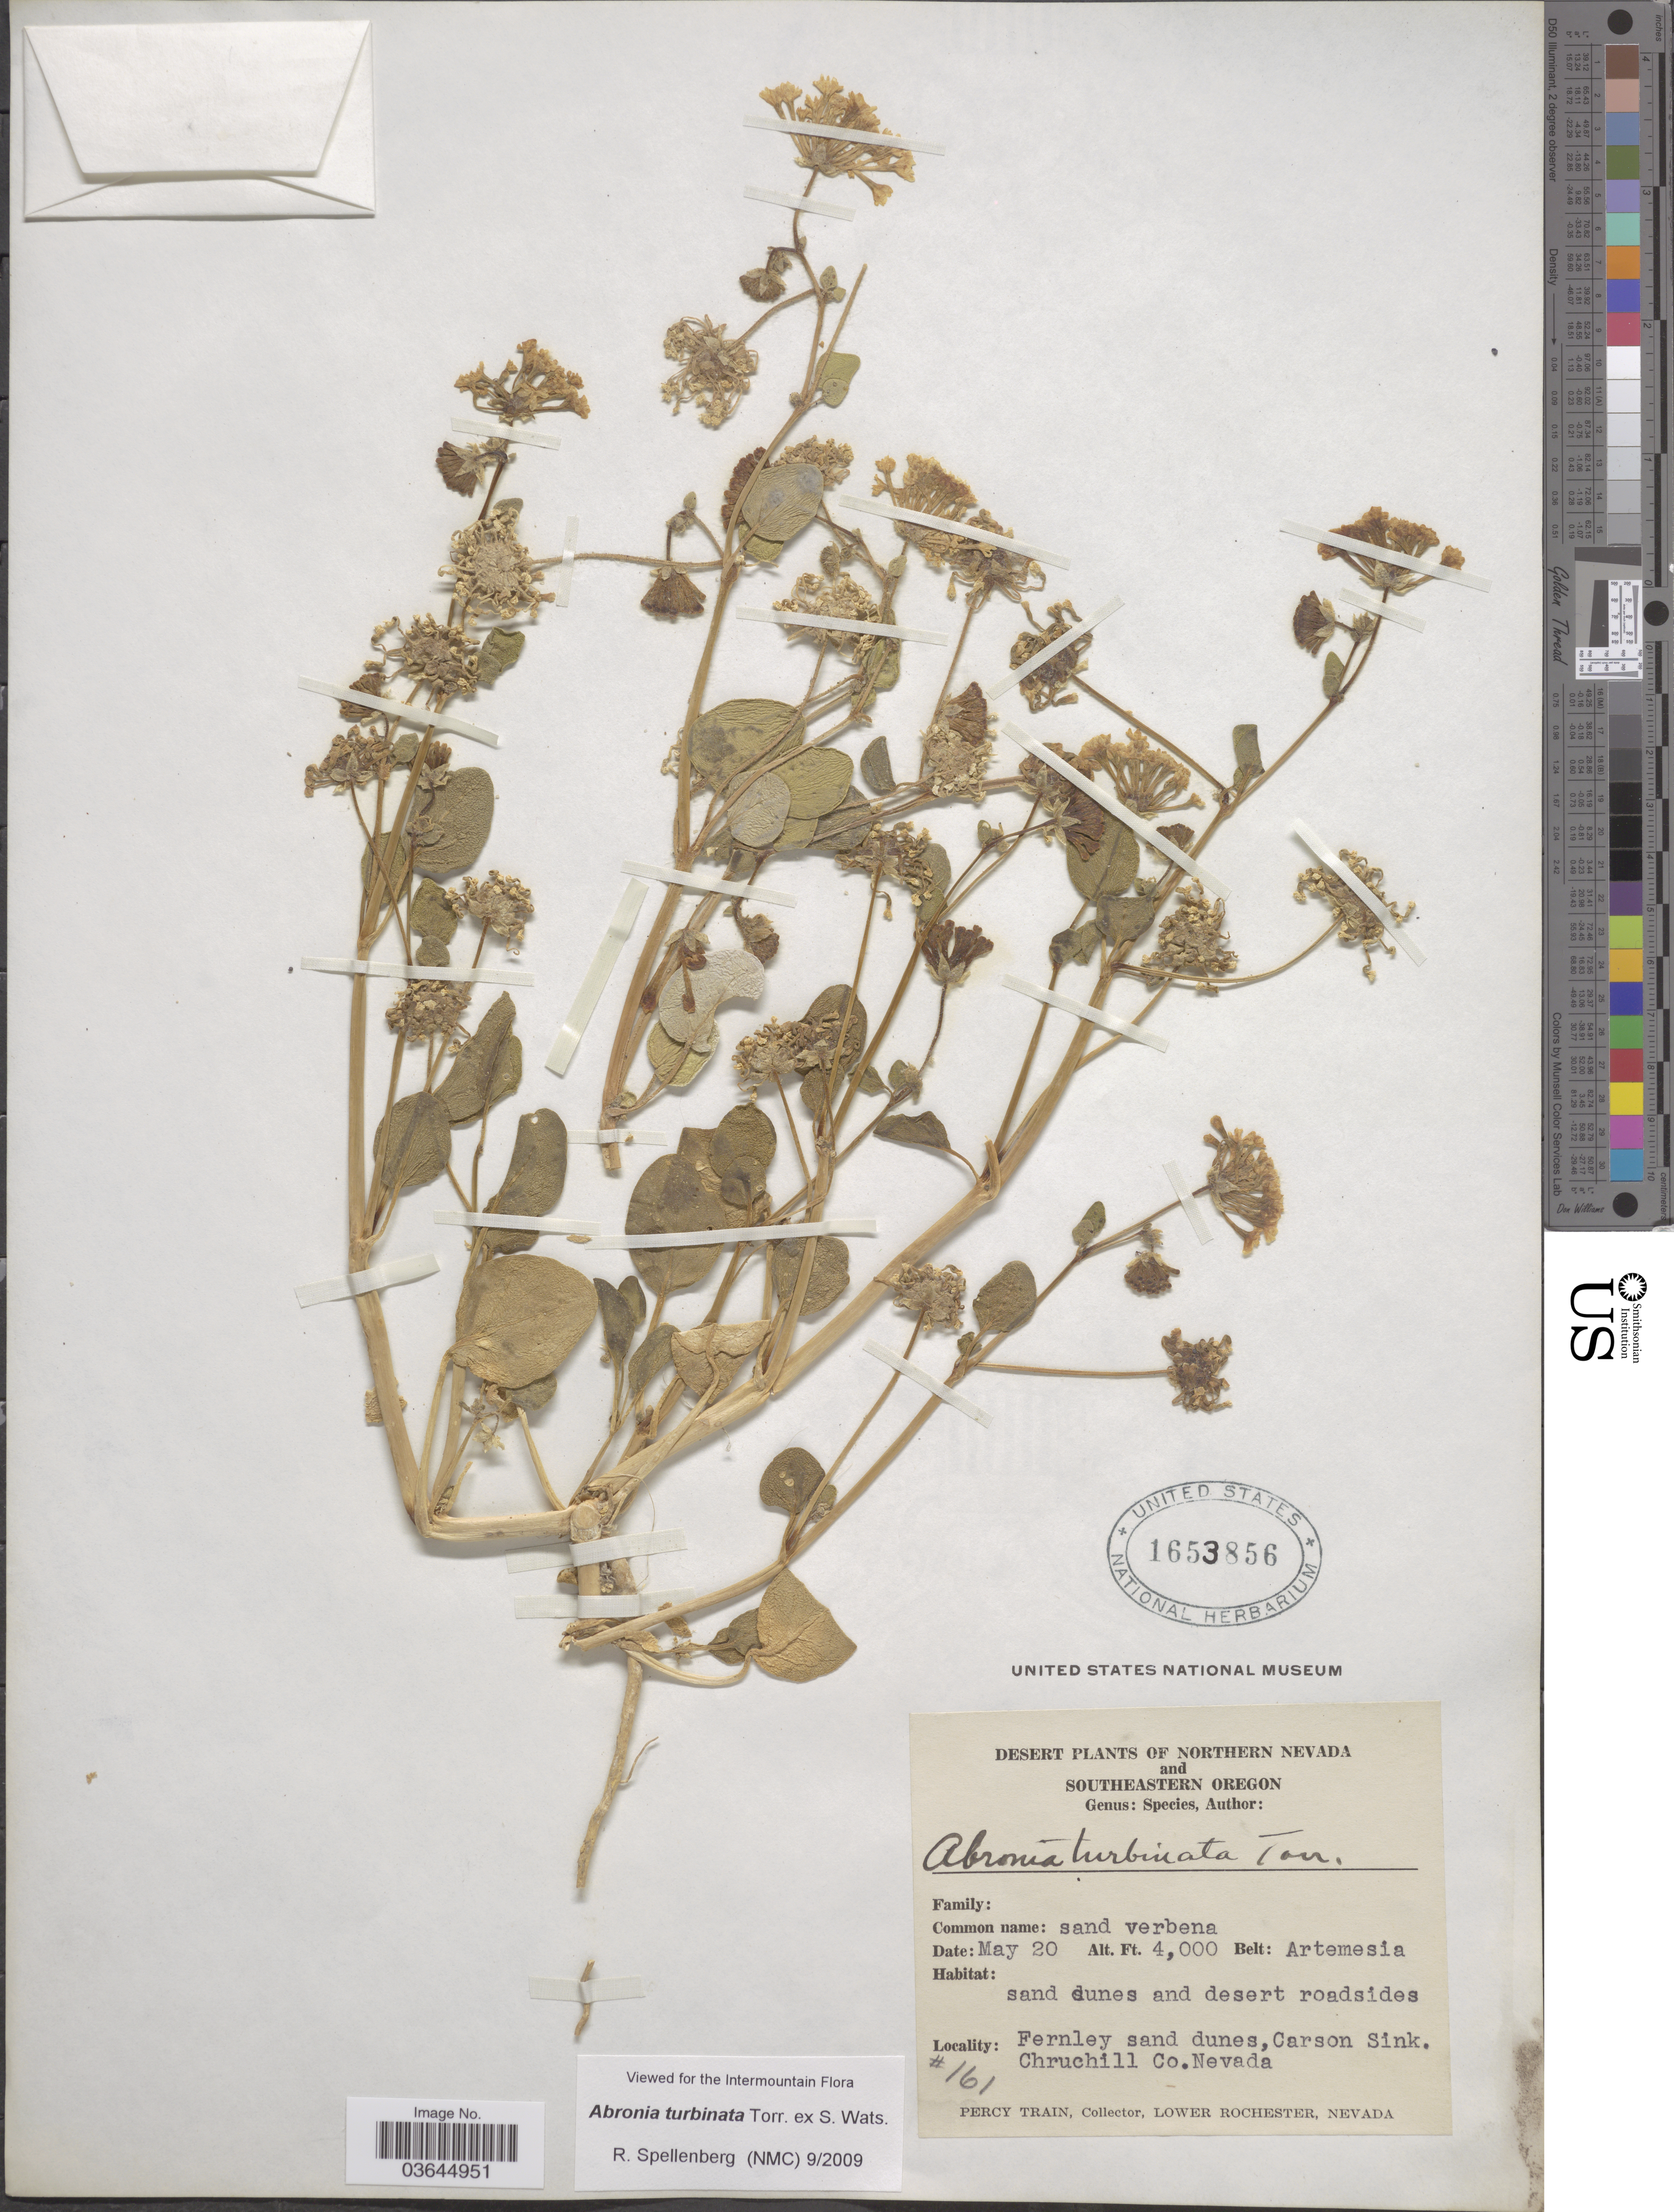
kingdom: Plantae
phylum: Tracheophyta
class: Magnoliopsida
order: Caryophyllales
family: Nyctaginaceae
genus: Abronia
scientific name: Abronia turbinata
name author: Torr. ex S. Watson in C. King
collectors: P. Train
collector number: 161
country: United States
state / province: Nevada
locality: Desert. Northern Nevada. Belt: Artemesia. Fernley sand dunes, Carson Sink. Churchill Co.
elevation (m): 1219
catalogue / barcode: US 1653856